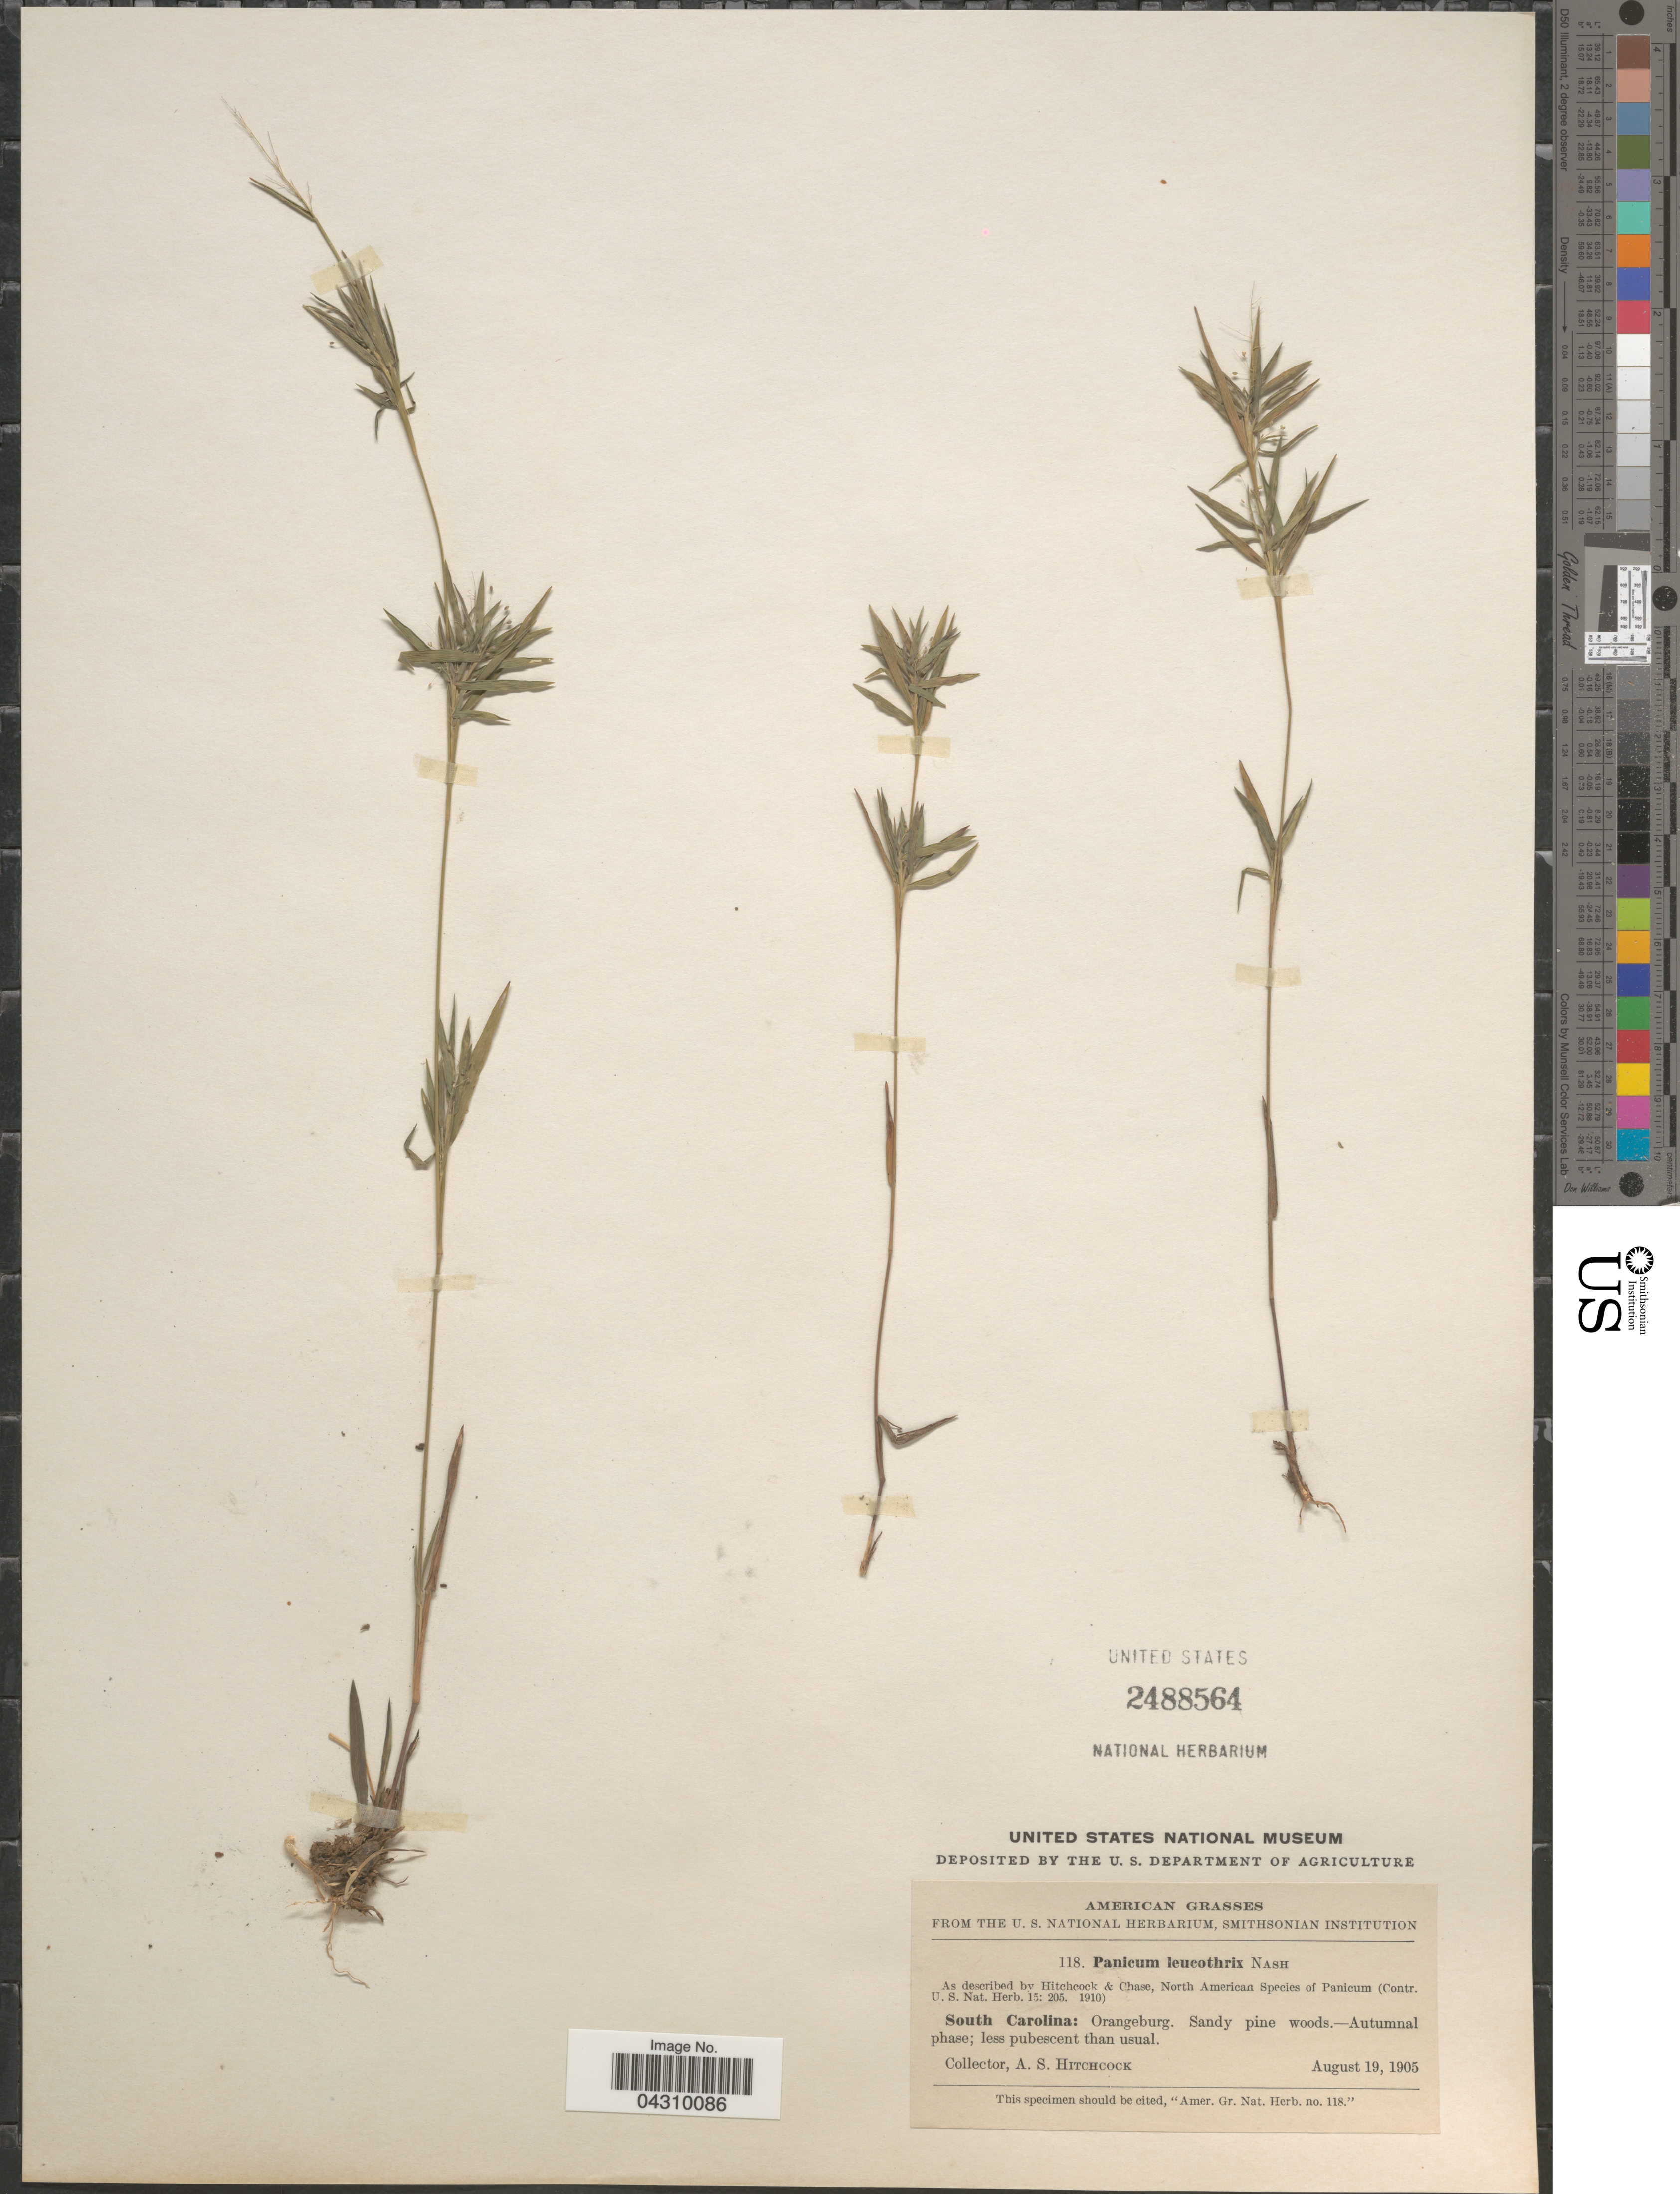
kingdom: Plantae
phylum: Tracheophyta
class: Liliopsida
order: Poales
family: Poaceae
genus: Dichanthelium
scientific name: Dichanthelium acuminatum var. acuminatum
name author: (Sw.) Gould & C.A. Clark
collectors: A. S. Hitchcock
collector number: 118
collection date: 1905-08-19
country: United States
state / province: South Carolina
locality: Orangeburg.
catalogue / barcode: US 2488564